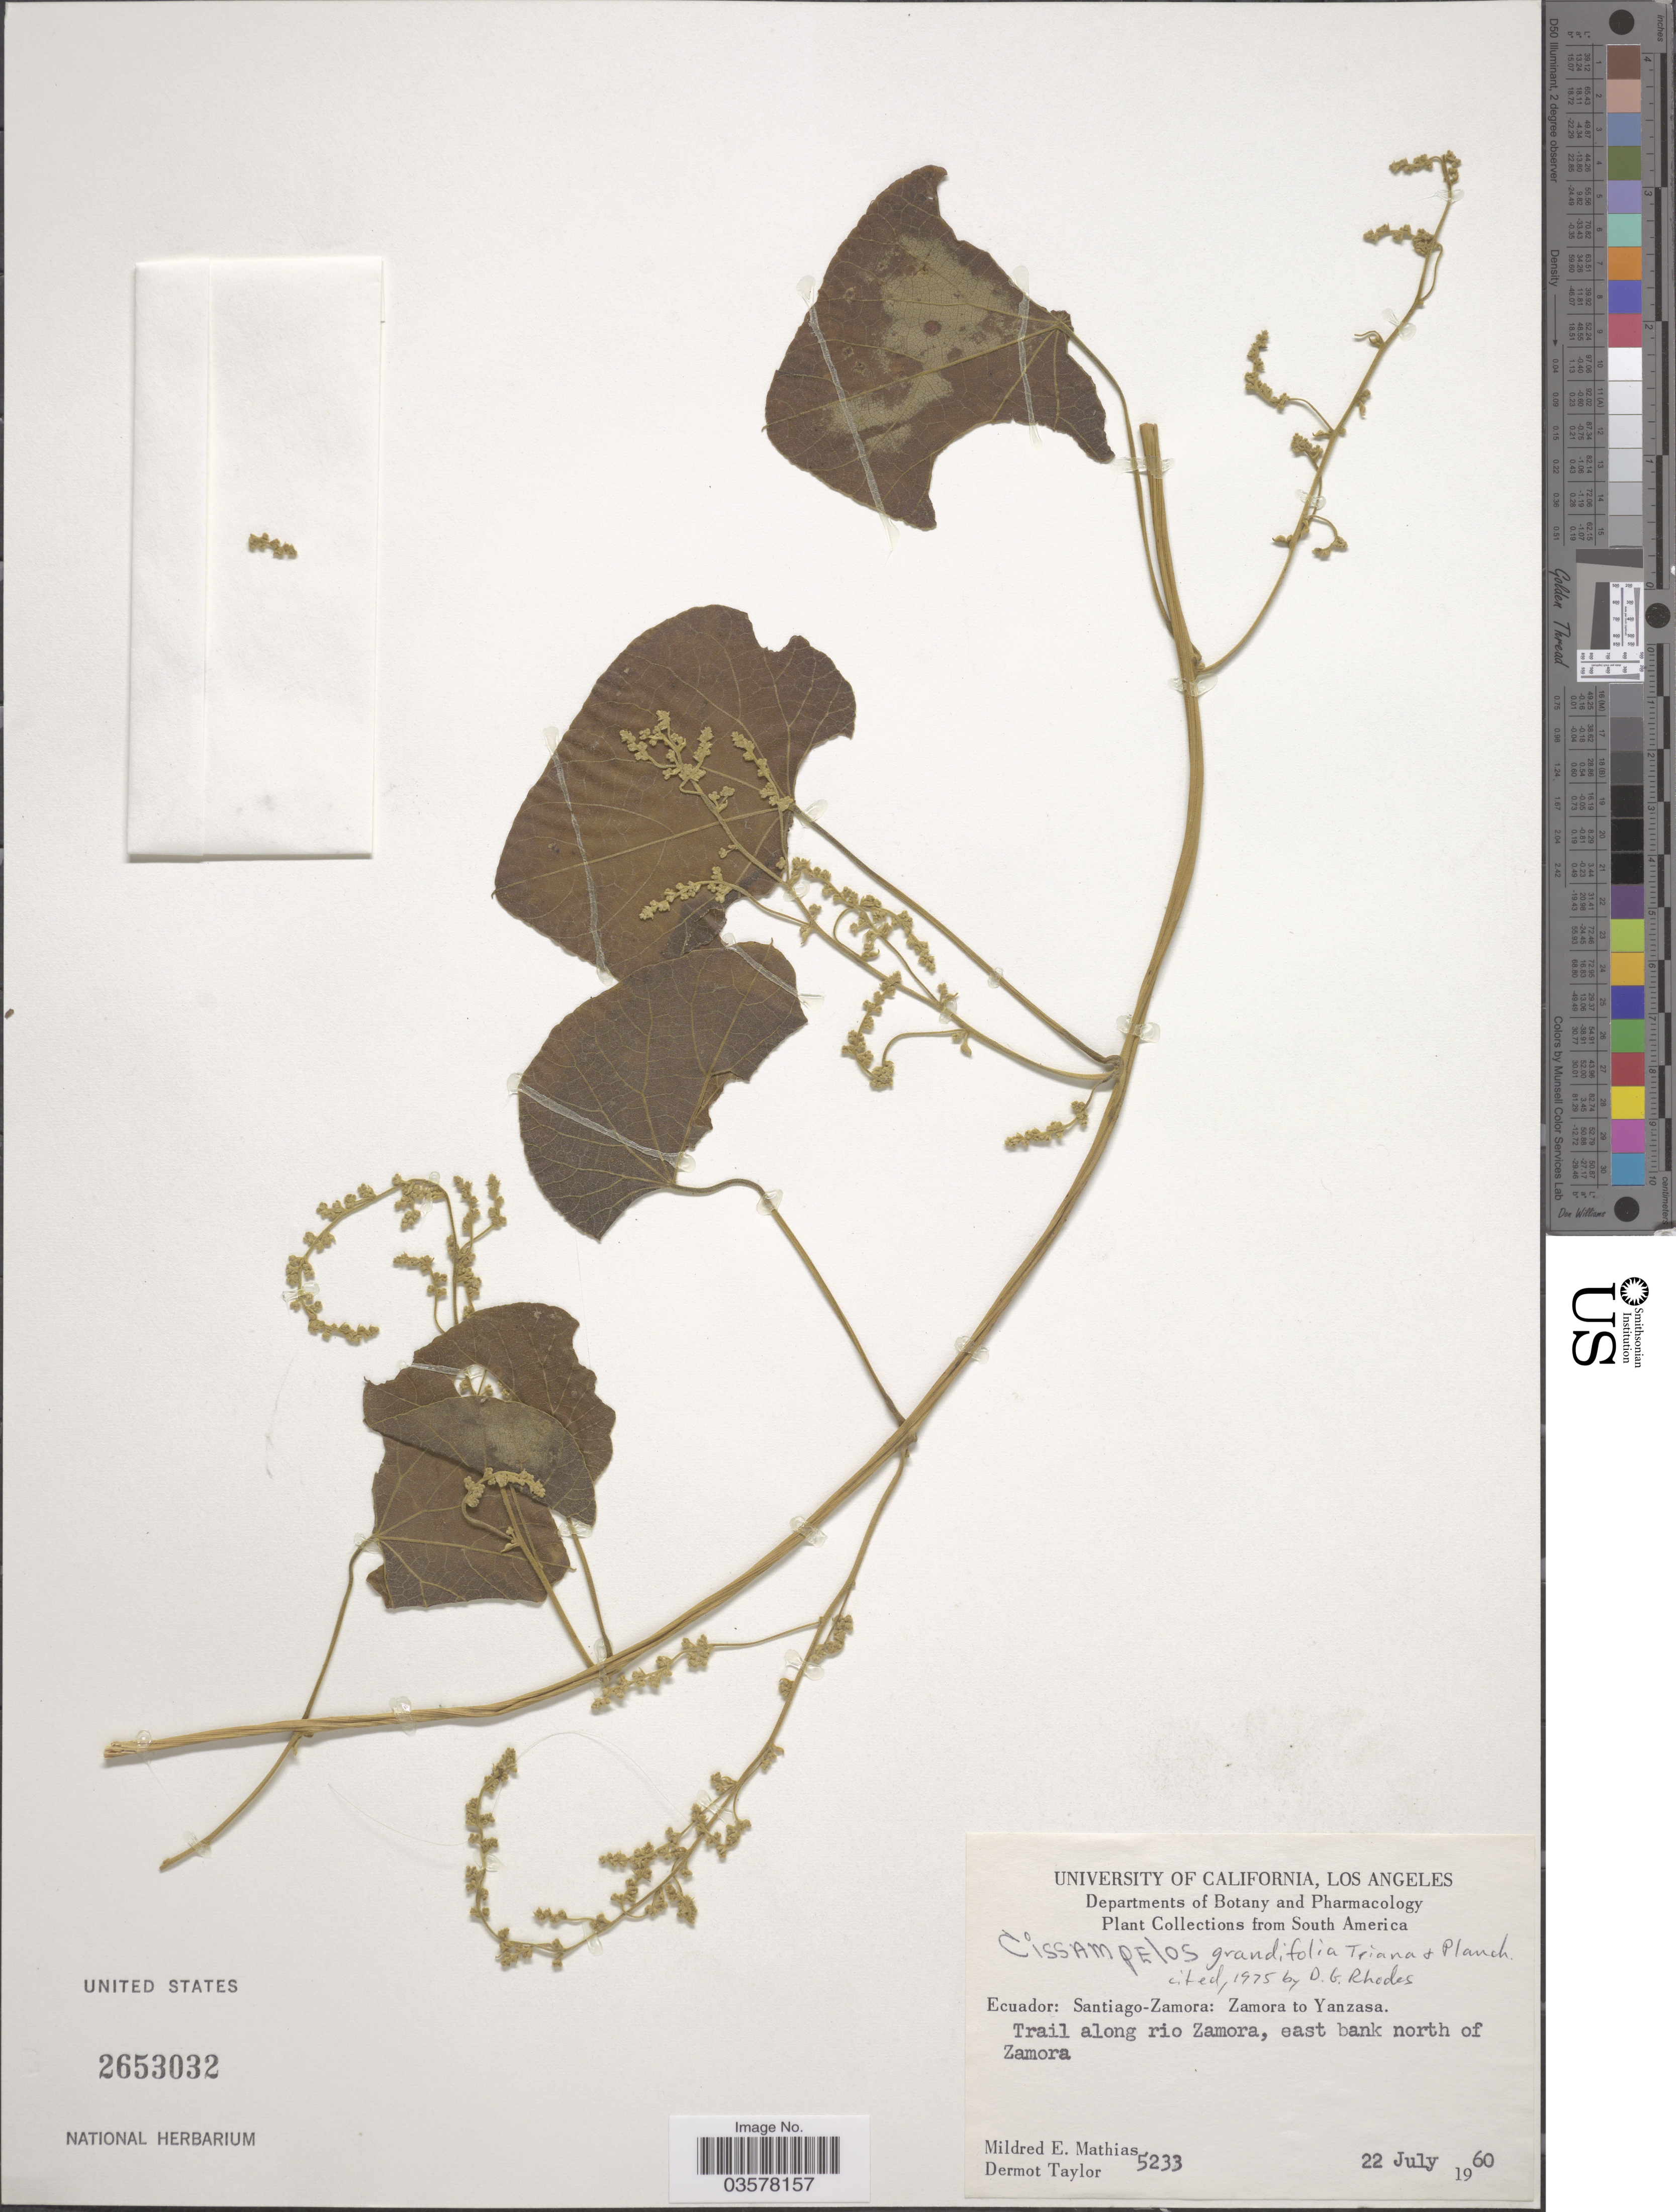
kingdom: Plantae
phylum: Tracheophyta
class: Magnoliopsida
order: Ranunculales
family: Menispermaceae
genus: Cissampelos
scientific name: Cissampelos grandifolia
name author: Triana & Planch.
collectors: M. E. Mathias & D. Taylor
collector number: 5233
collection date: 1960-07-22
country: Ecuador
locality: Santiago-Zamora: Zamora to Yanzasa. Trail along rio Zamora, east bank north of Zamora.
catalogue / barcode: US 2653032